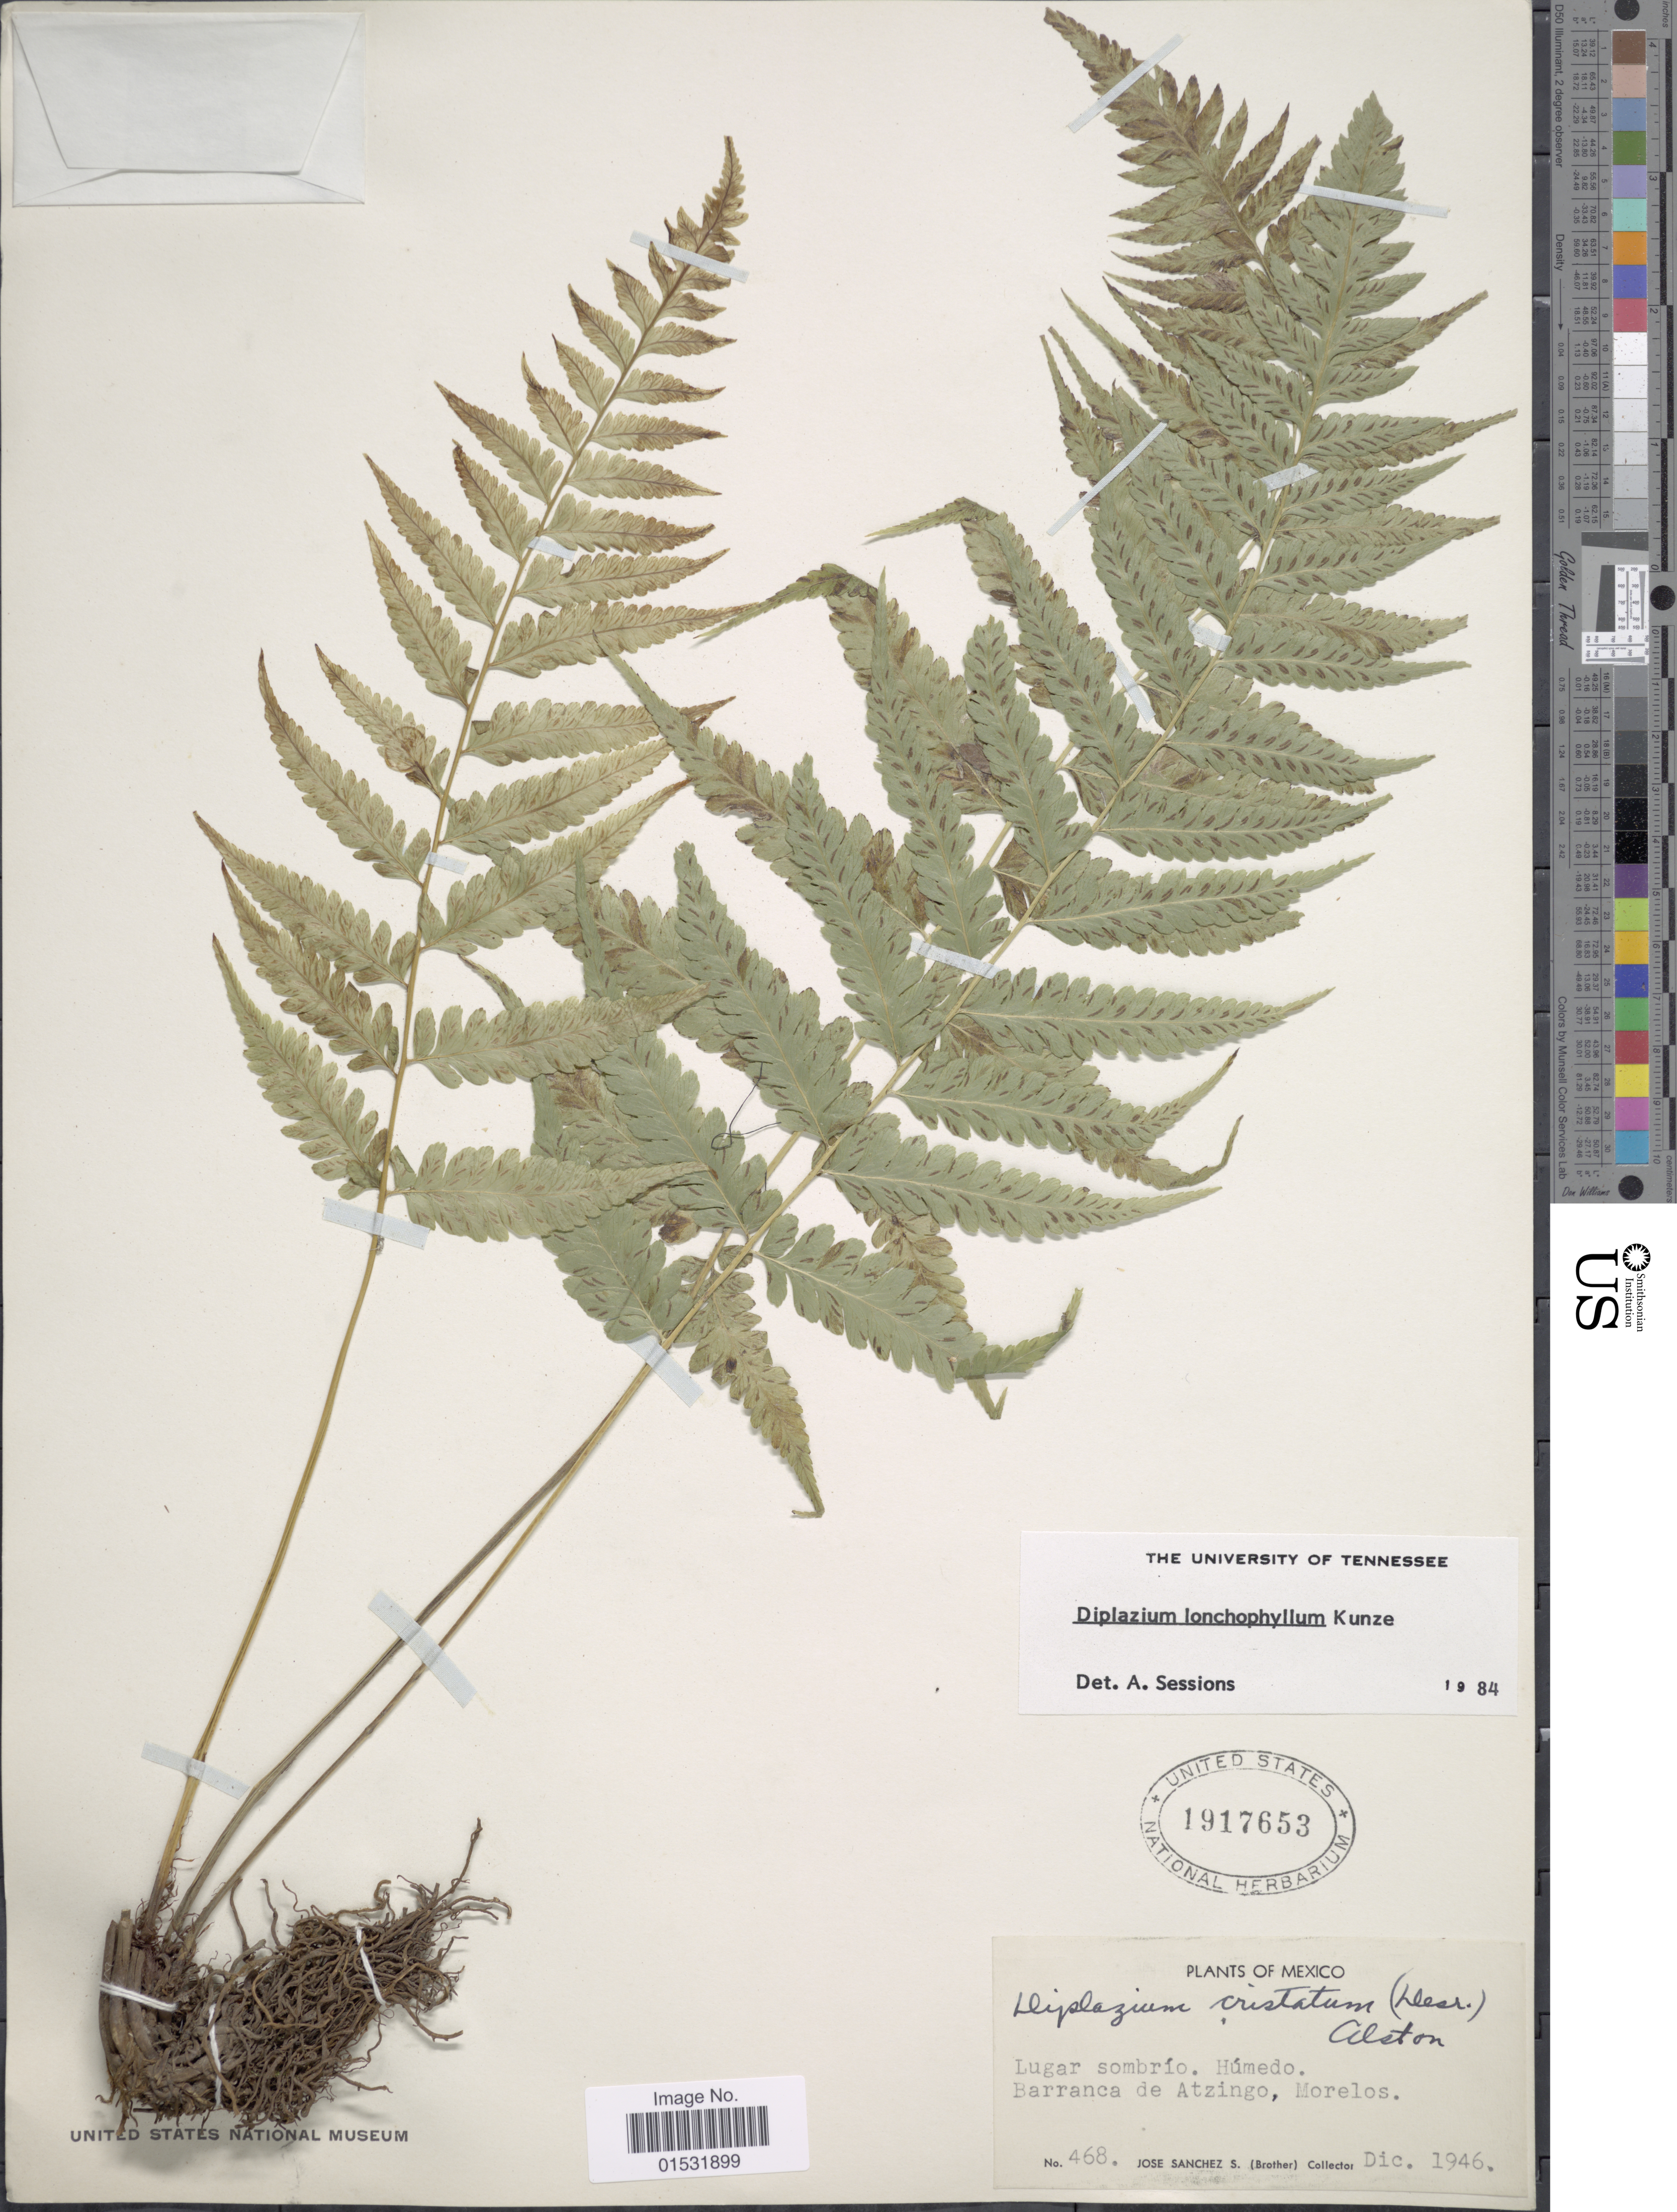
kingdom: Plantae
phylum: Tracheophyta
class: Polypodiopsida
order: Polypodiales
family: Athyriaceae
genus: Diplazium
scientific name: Diplazium lonchophyllum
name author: Kunze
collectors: J. Sanchez S.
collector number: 468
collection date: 1946-12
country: Mexico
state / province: Morelos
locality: Barranca de Atzingo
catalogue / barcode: US 1917563